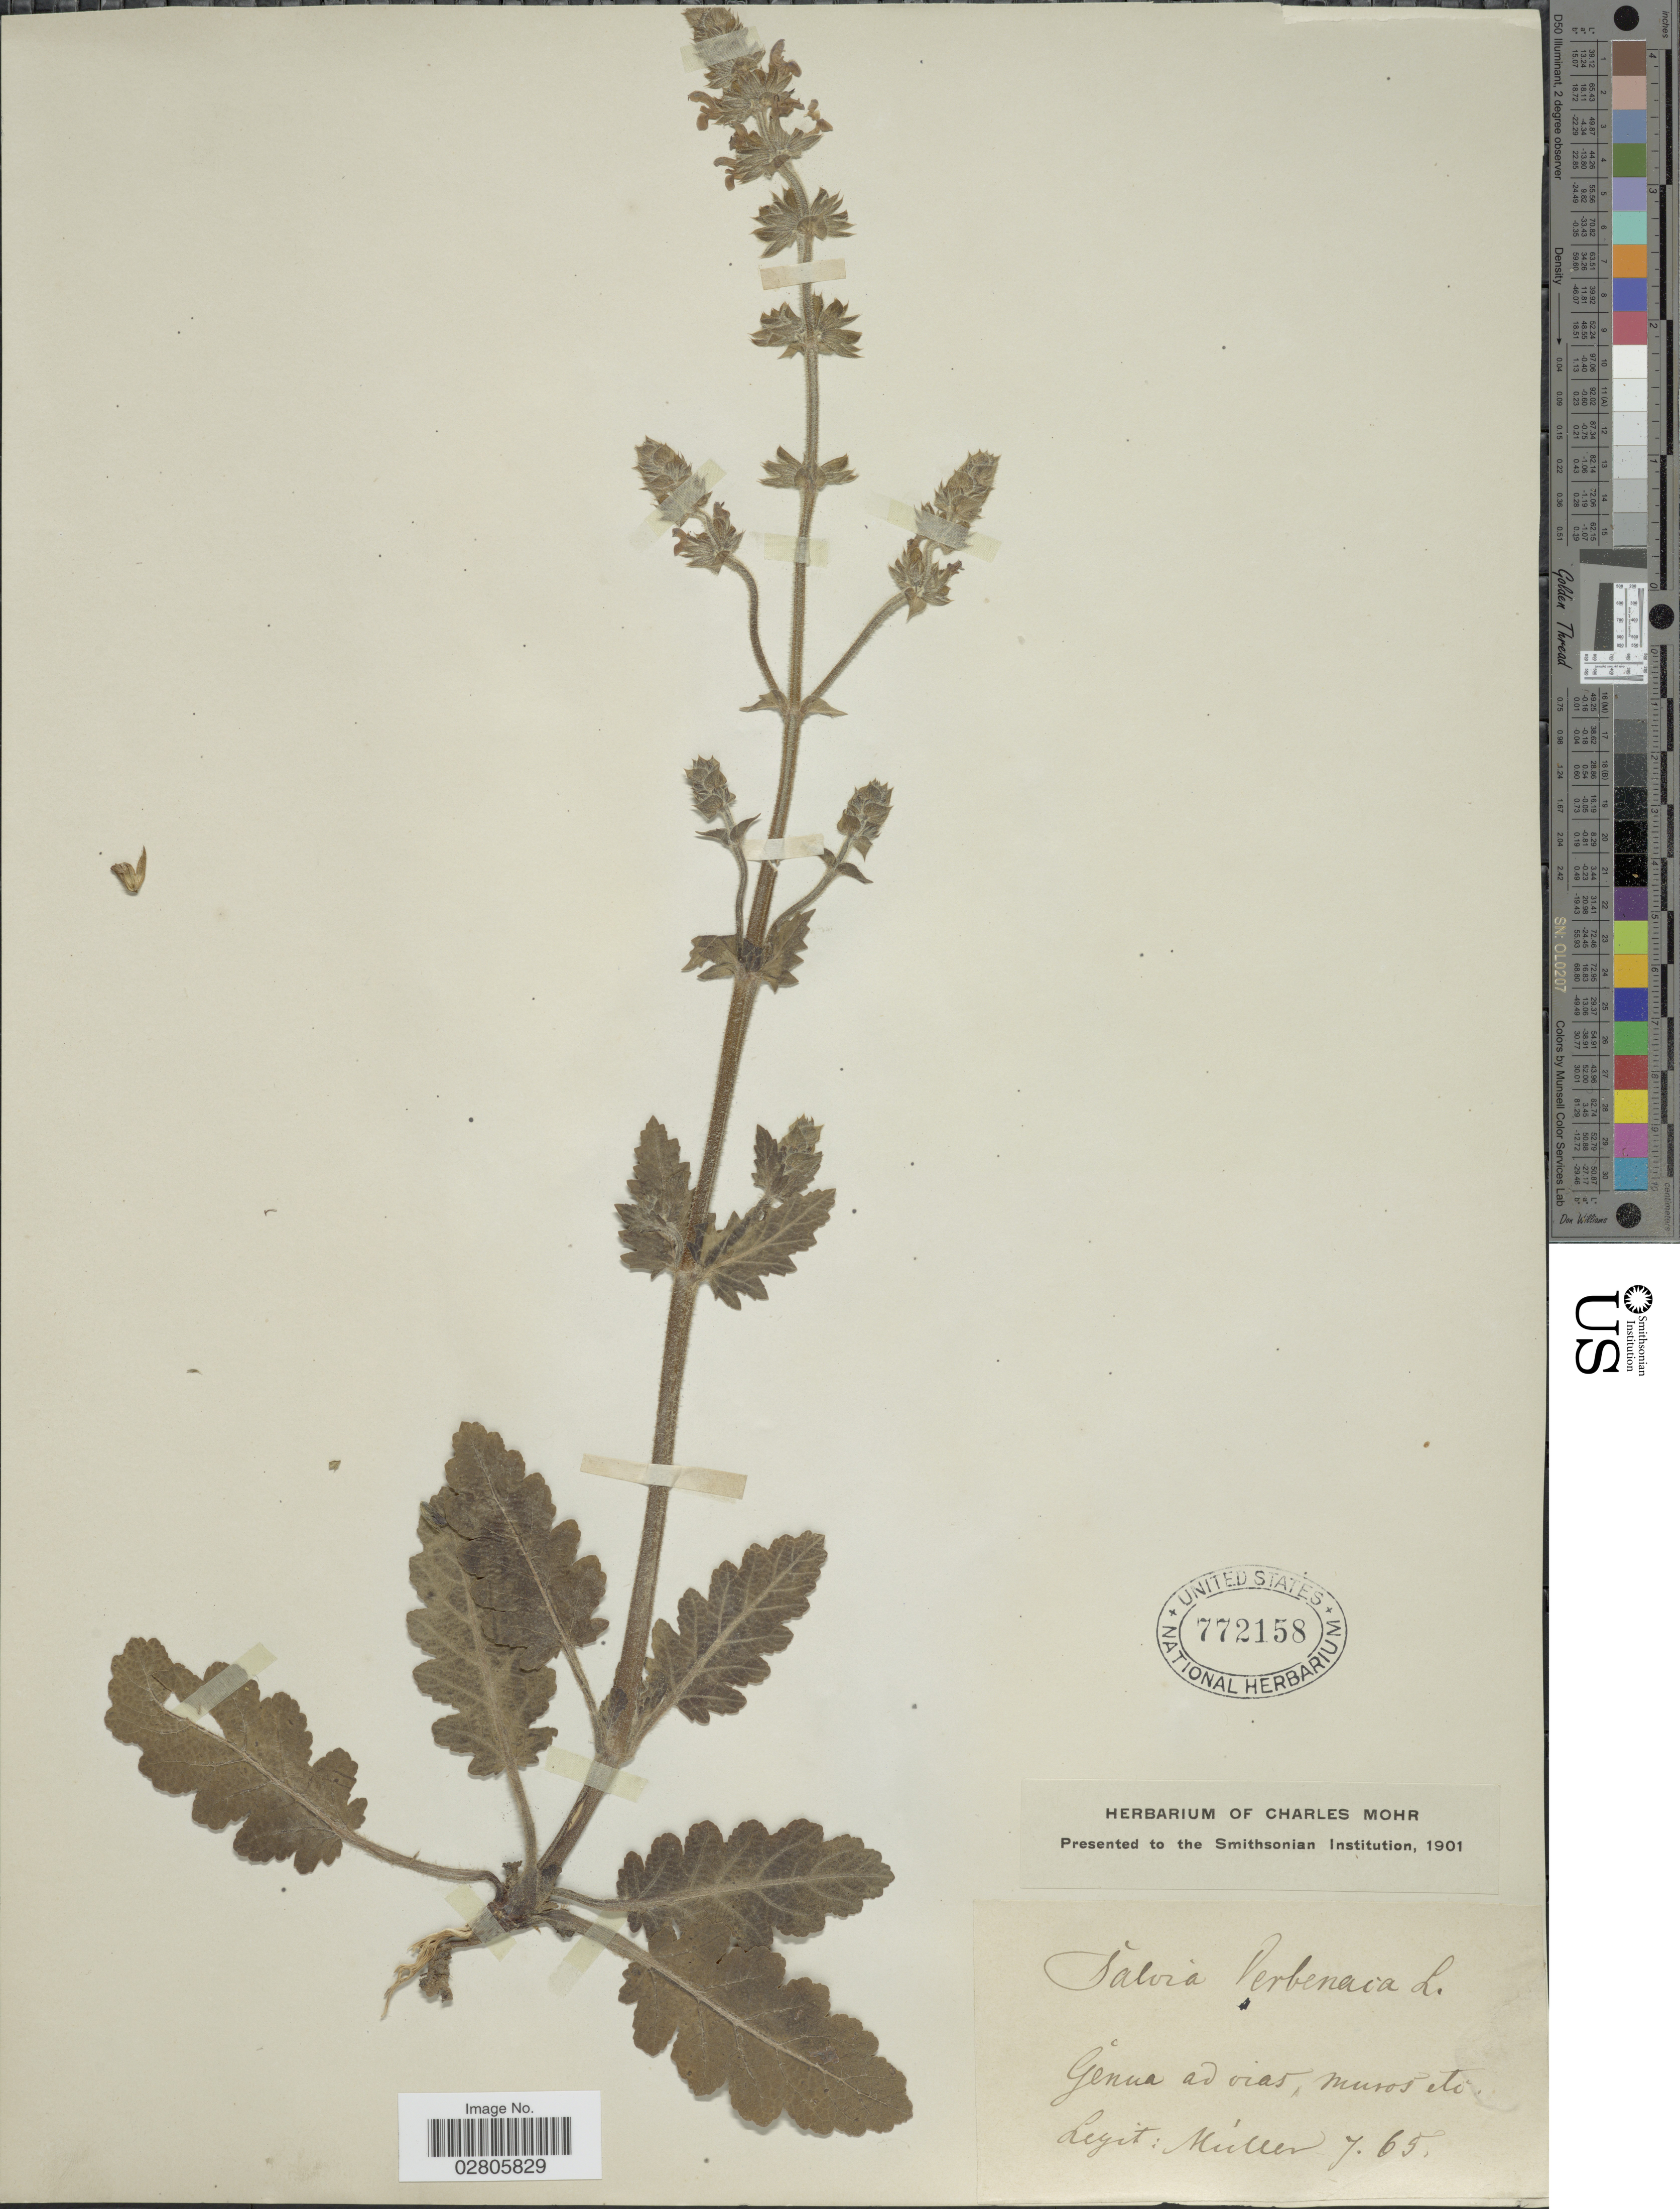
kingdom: Plantae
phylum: Tracheophyta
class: Magnoliopsida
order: Lamiales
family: Lamiaceae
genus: Salvia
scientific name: Salvia verbenacea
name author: L.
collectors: -- Müller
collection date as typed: Transcribed d/m/y: /7/65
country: Italy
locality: Genua ad vias, musoseti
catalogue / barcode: US 772158